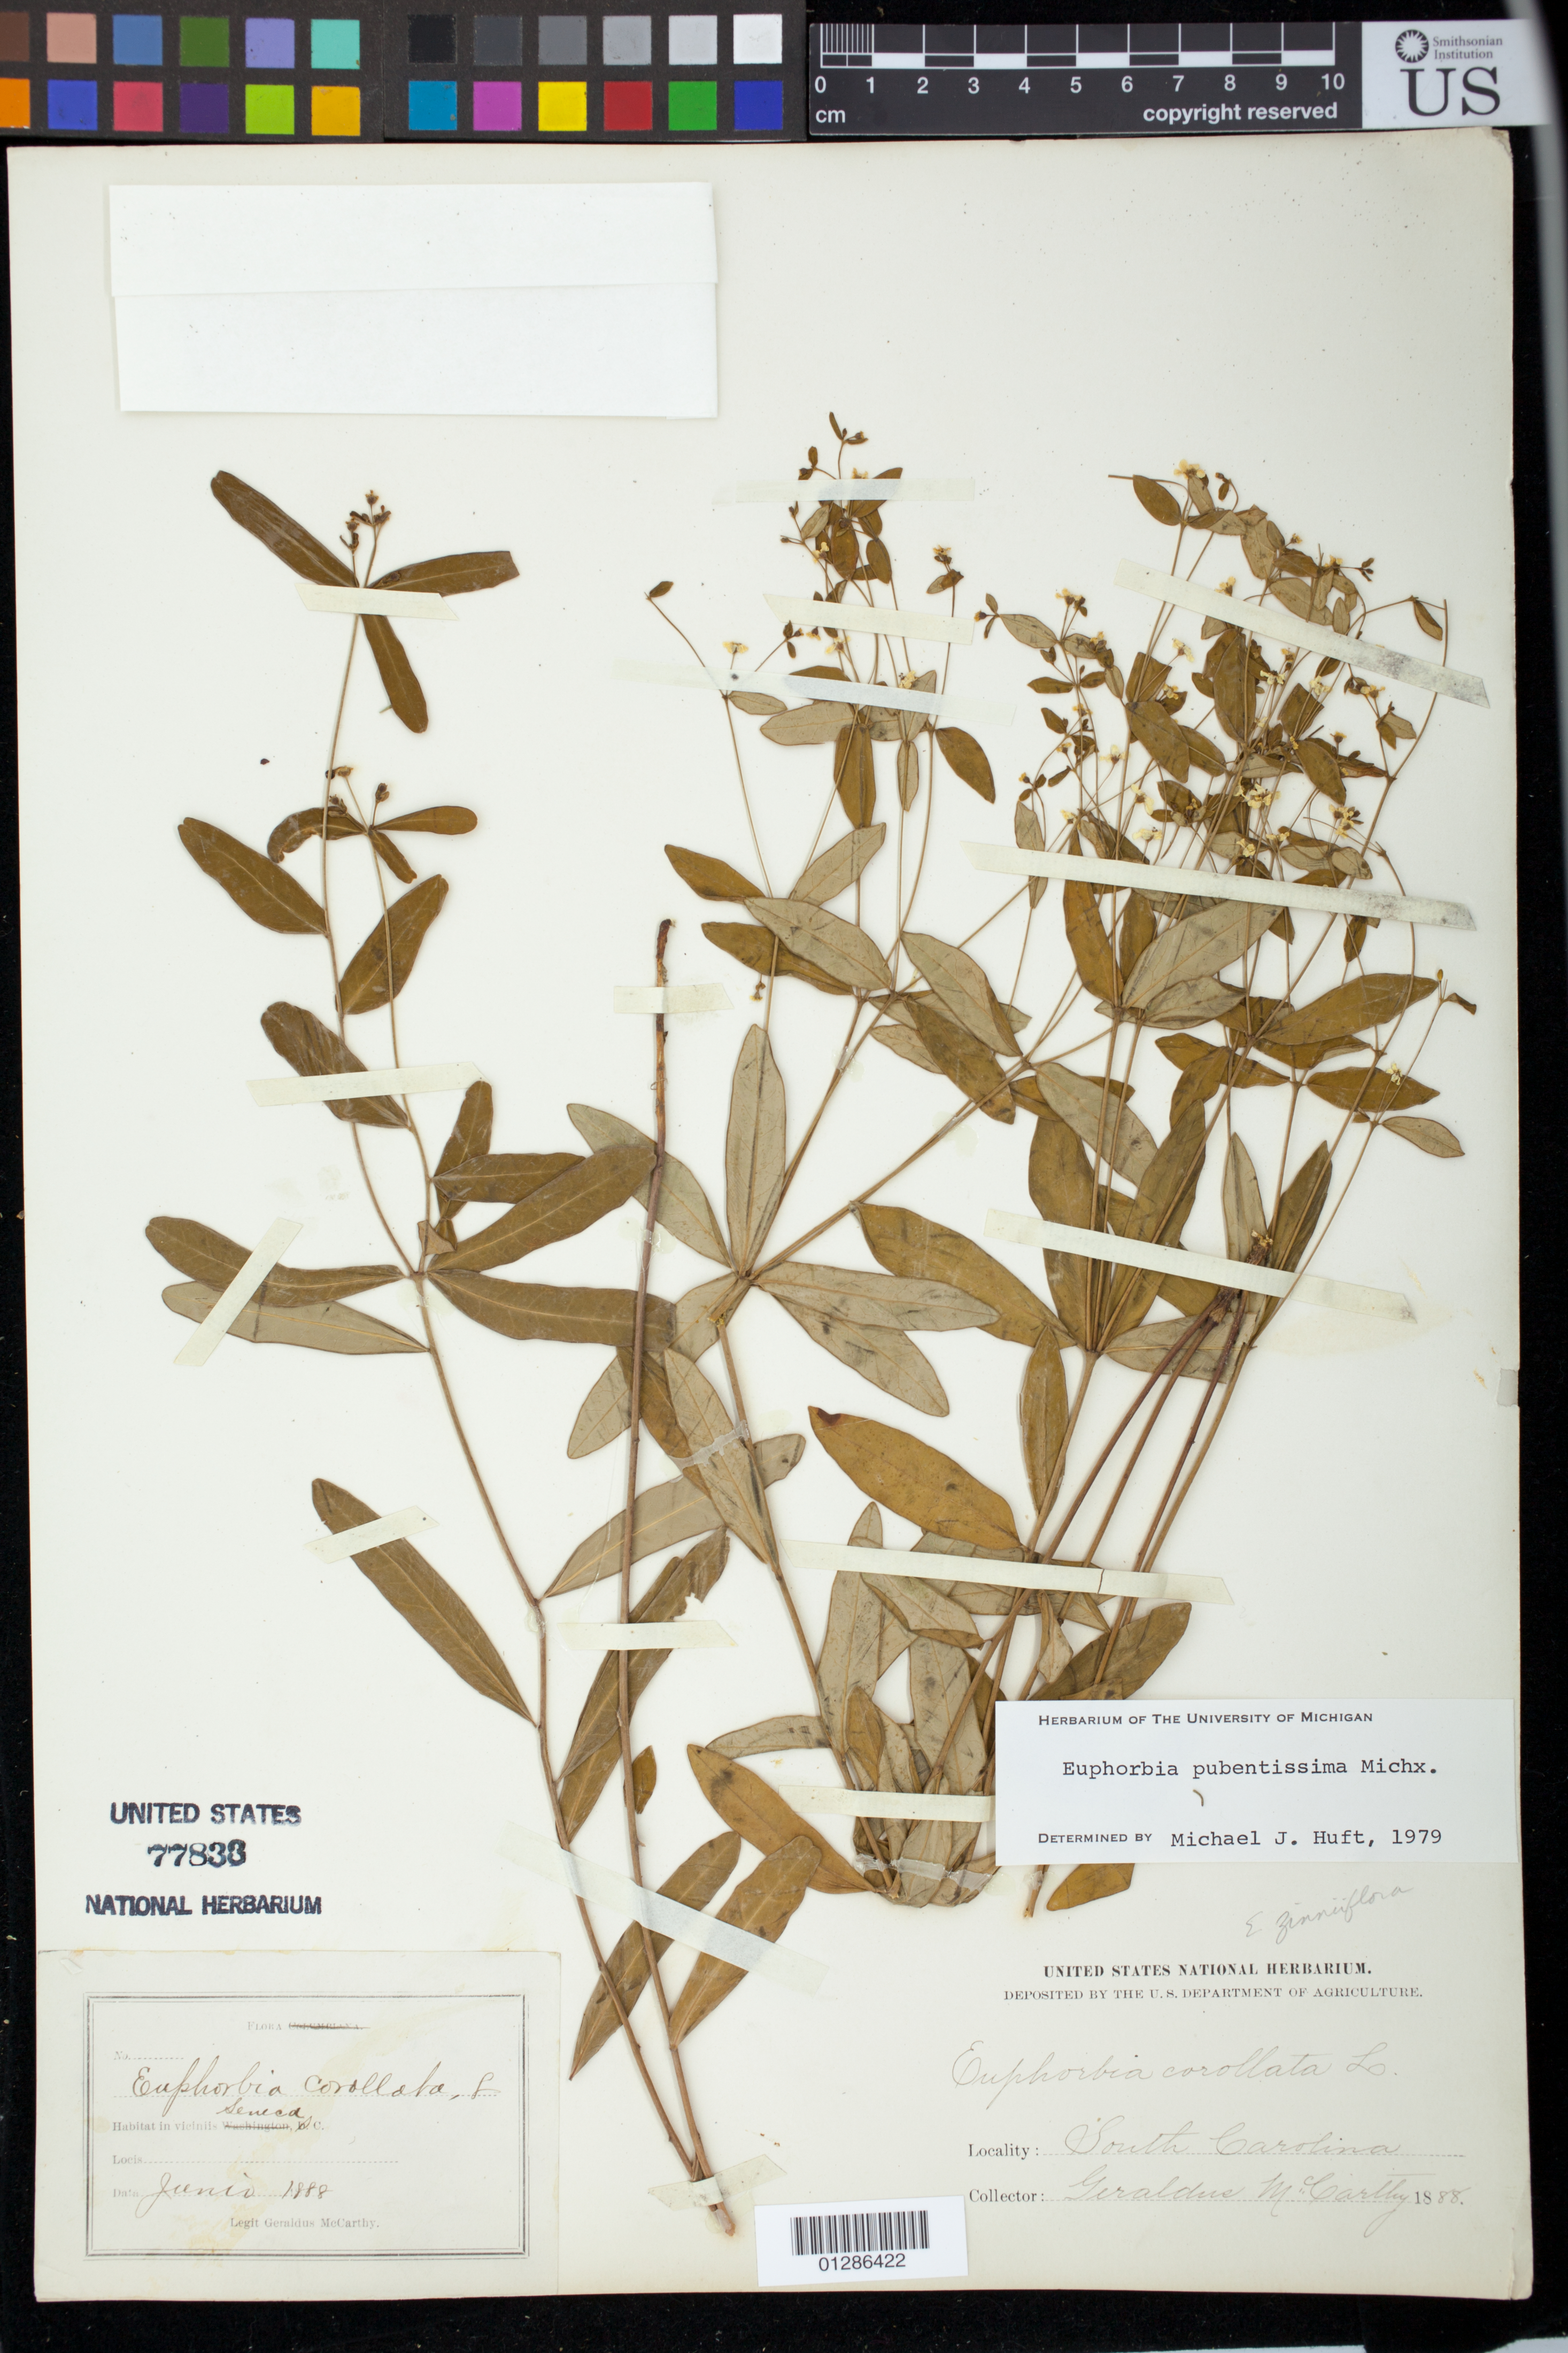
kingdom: Plantae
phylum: Tracheophyta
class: Magnoliopsida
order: Malpighiales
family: Euphorbiaceae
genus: Euphorbia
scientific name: Euphorbia pubentissima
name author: Michx.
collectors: G. M. McCarthy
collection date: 1888-06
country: United States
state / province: South Carolina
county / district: Oconee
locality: Seneca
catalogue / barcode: US 77833